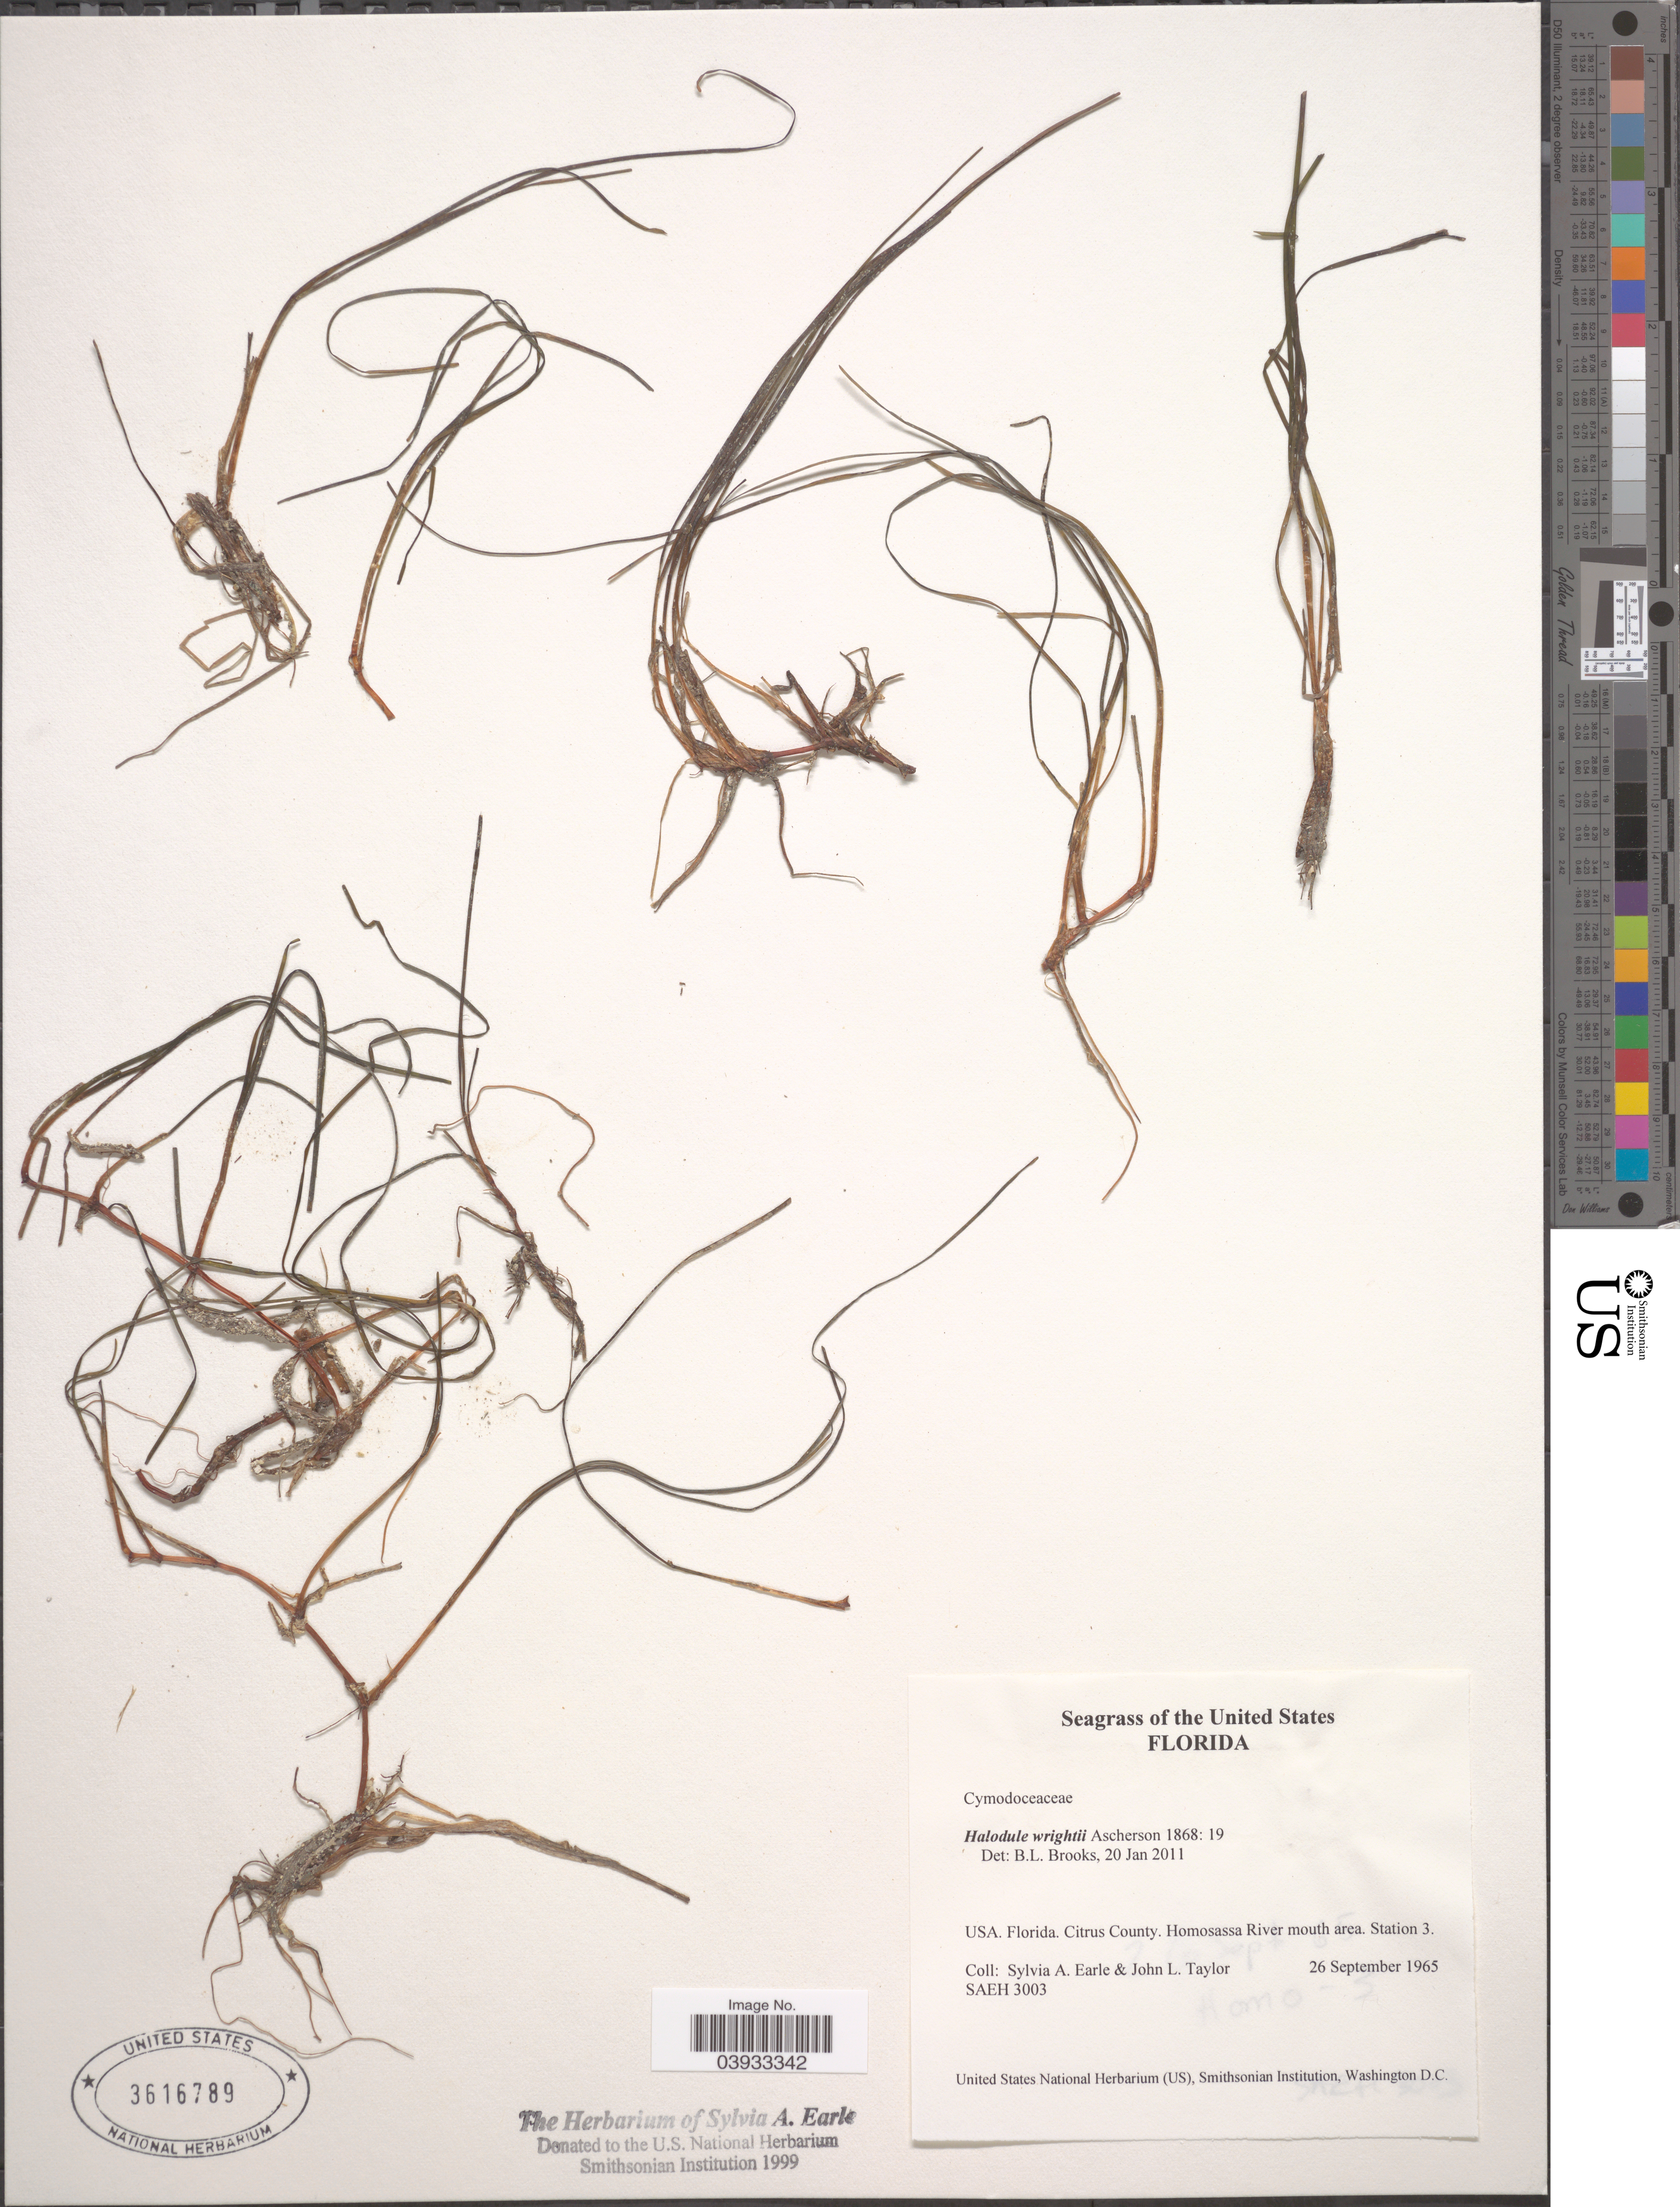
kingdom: Plantae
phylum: Tracheophyta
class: Liliopsida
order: Alismatales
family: Cymodoceaceae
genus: Halodule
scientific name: Halodule wrightii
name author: Asch.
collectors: S. A. Earle & J. L. Taylor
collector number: SAEH3003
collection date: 1965-09-26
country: United States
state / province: Florida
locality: Citrus County. Homosassa River mouth area. Station 3.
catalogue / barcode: US 3616789